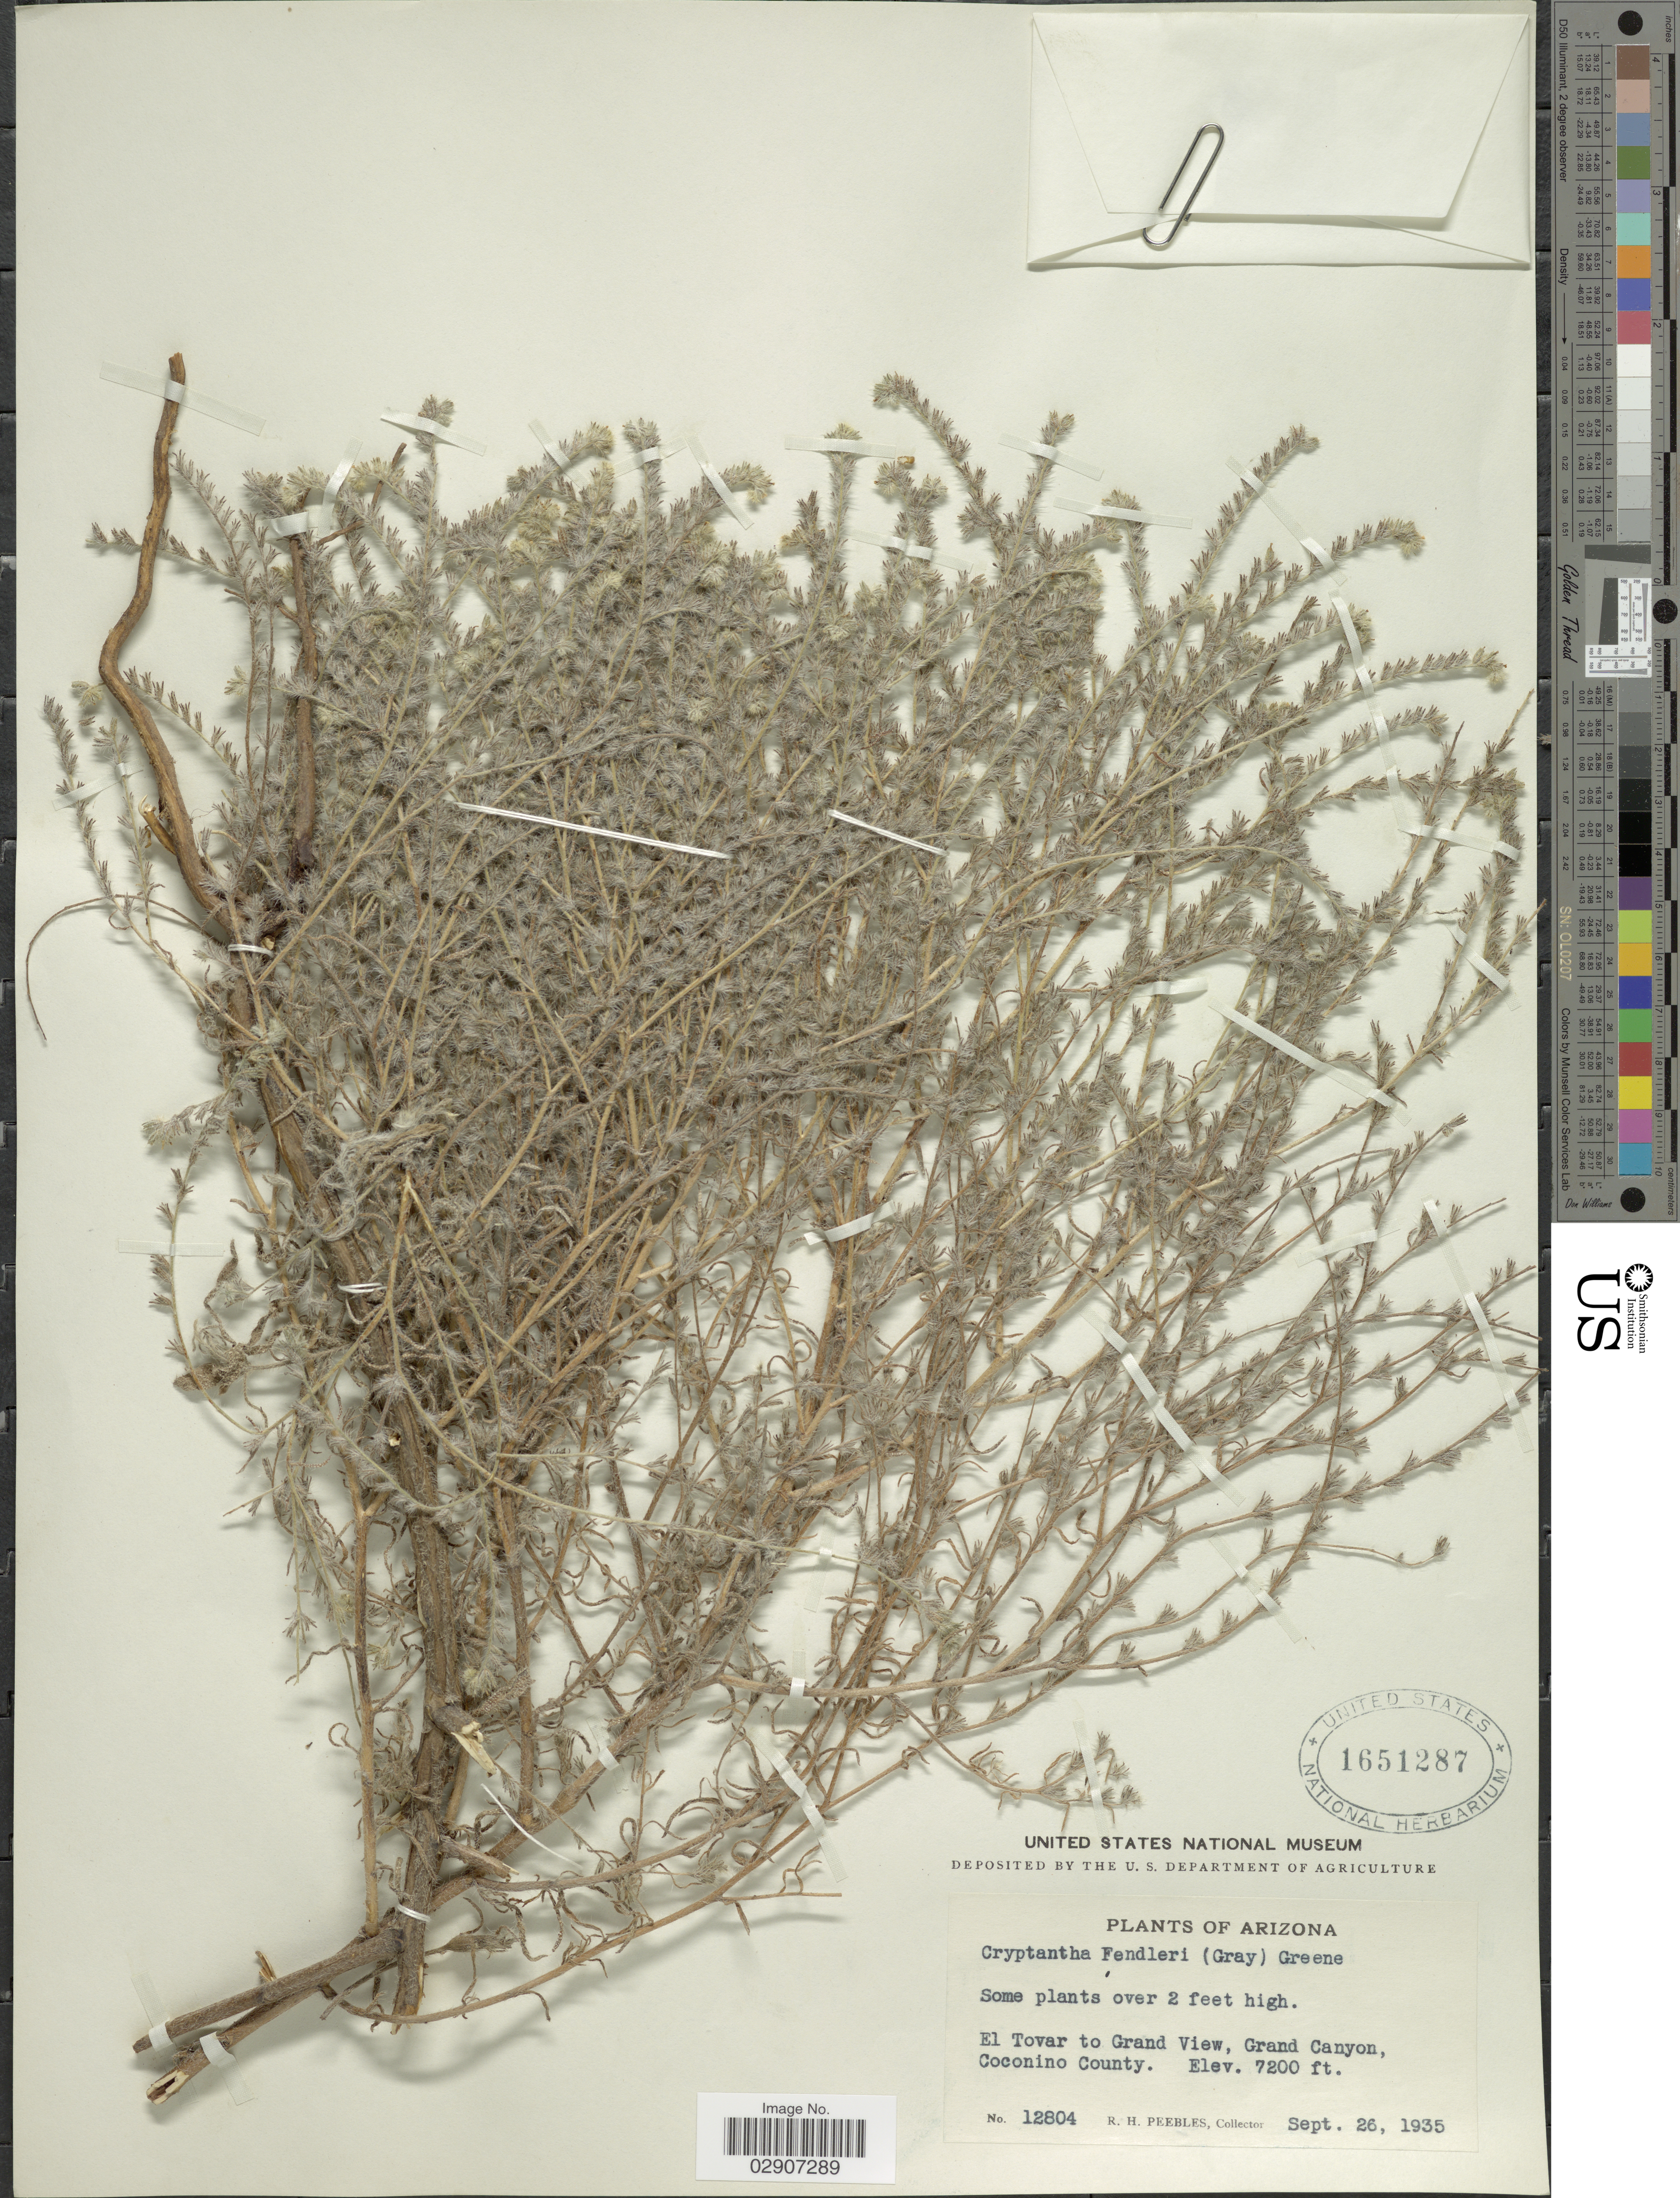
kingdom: Plantae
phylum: Tracheophyta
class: Magnoliopsida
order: Boraginales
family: Boraginaceae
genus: Cryptantha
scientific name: Cryptantha fendleri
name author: (A. Gray) Greene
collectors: R. H. Peebles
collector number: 12804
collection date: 1935-09-26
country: United States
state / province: Arizona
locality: El Tovar to Grand View, Grand Canyon, Coconino County.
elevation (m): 2195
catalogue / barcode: US 1651287